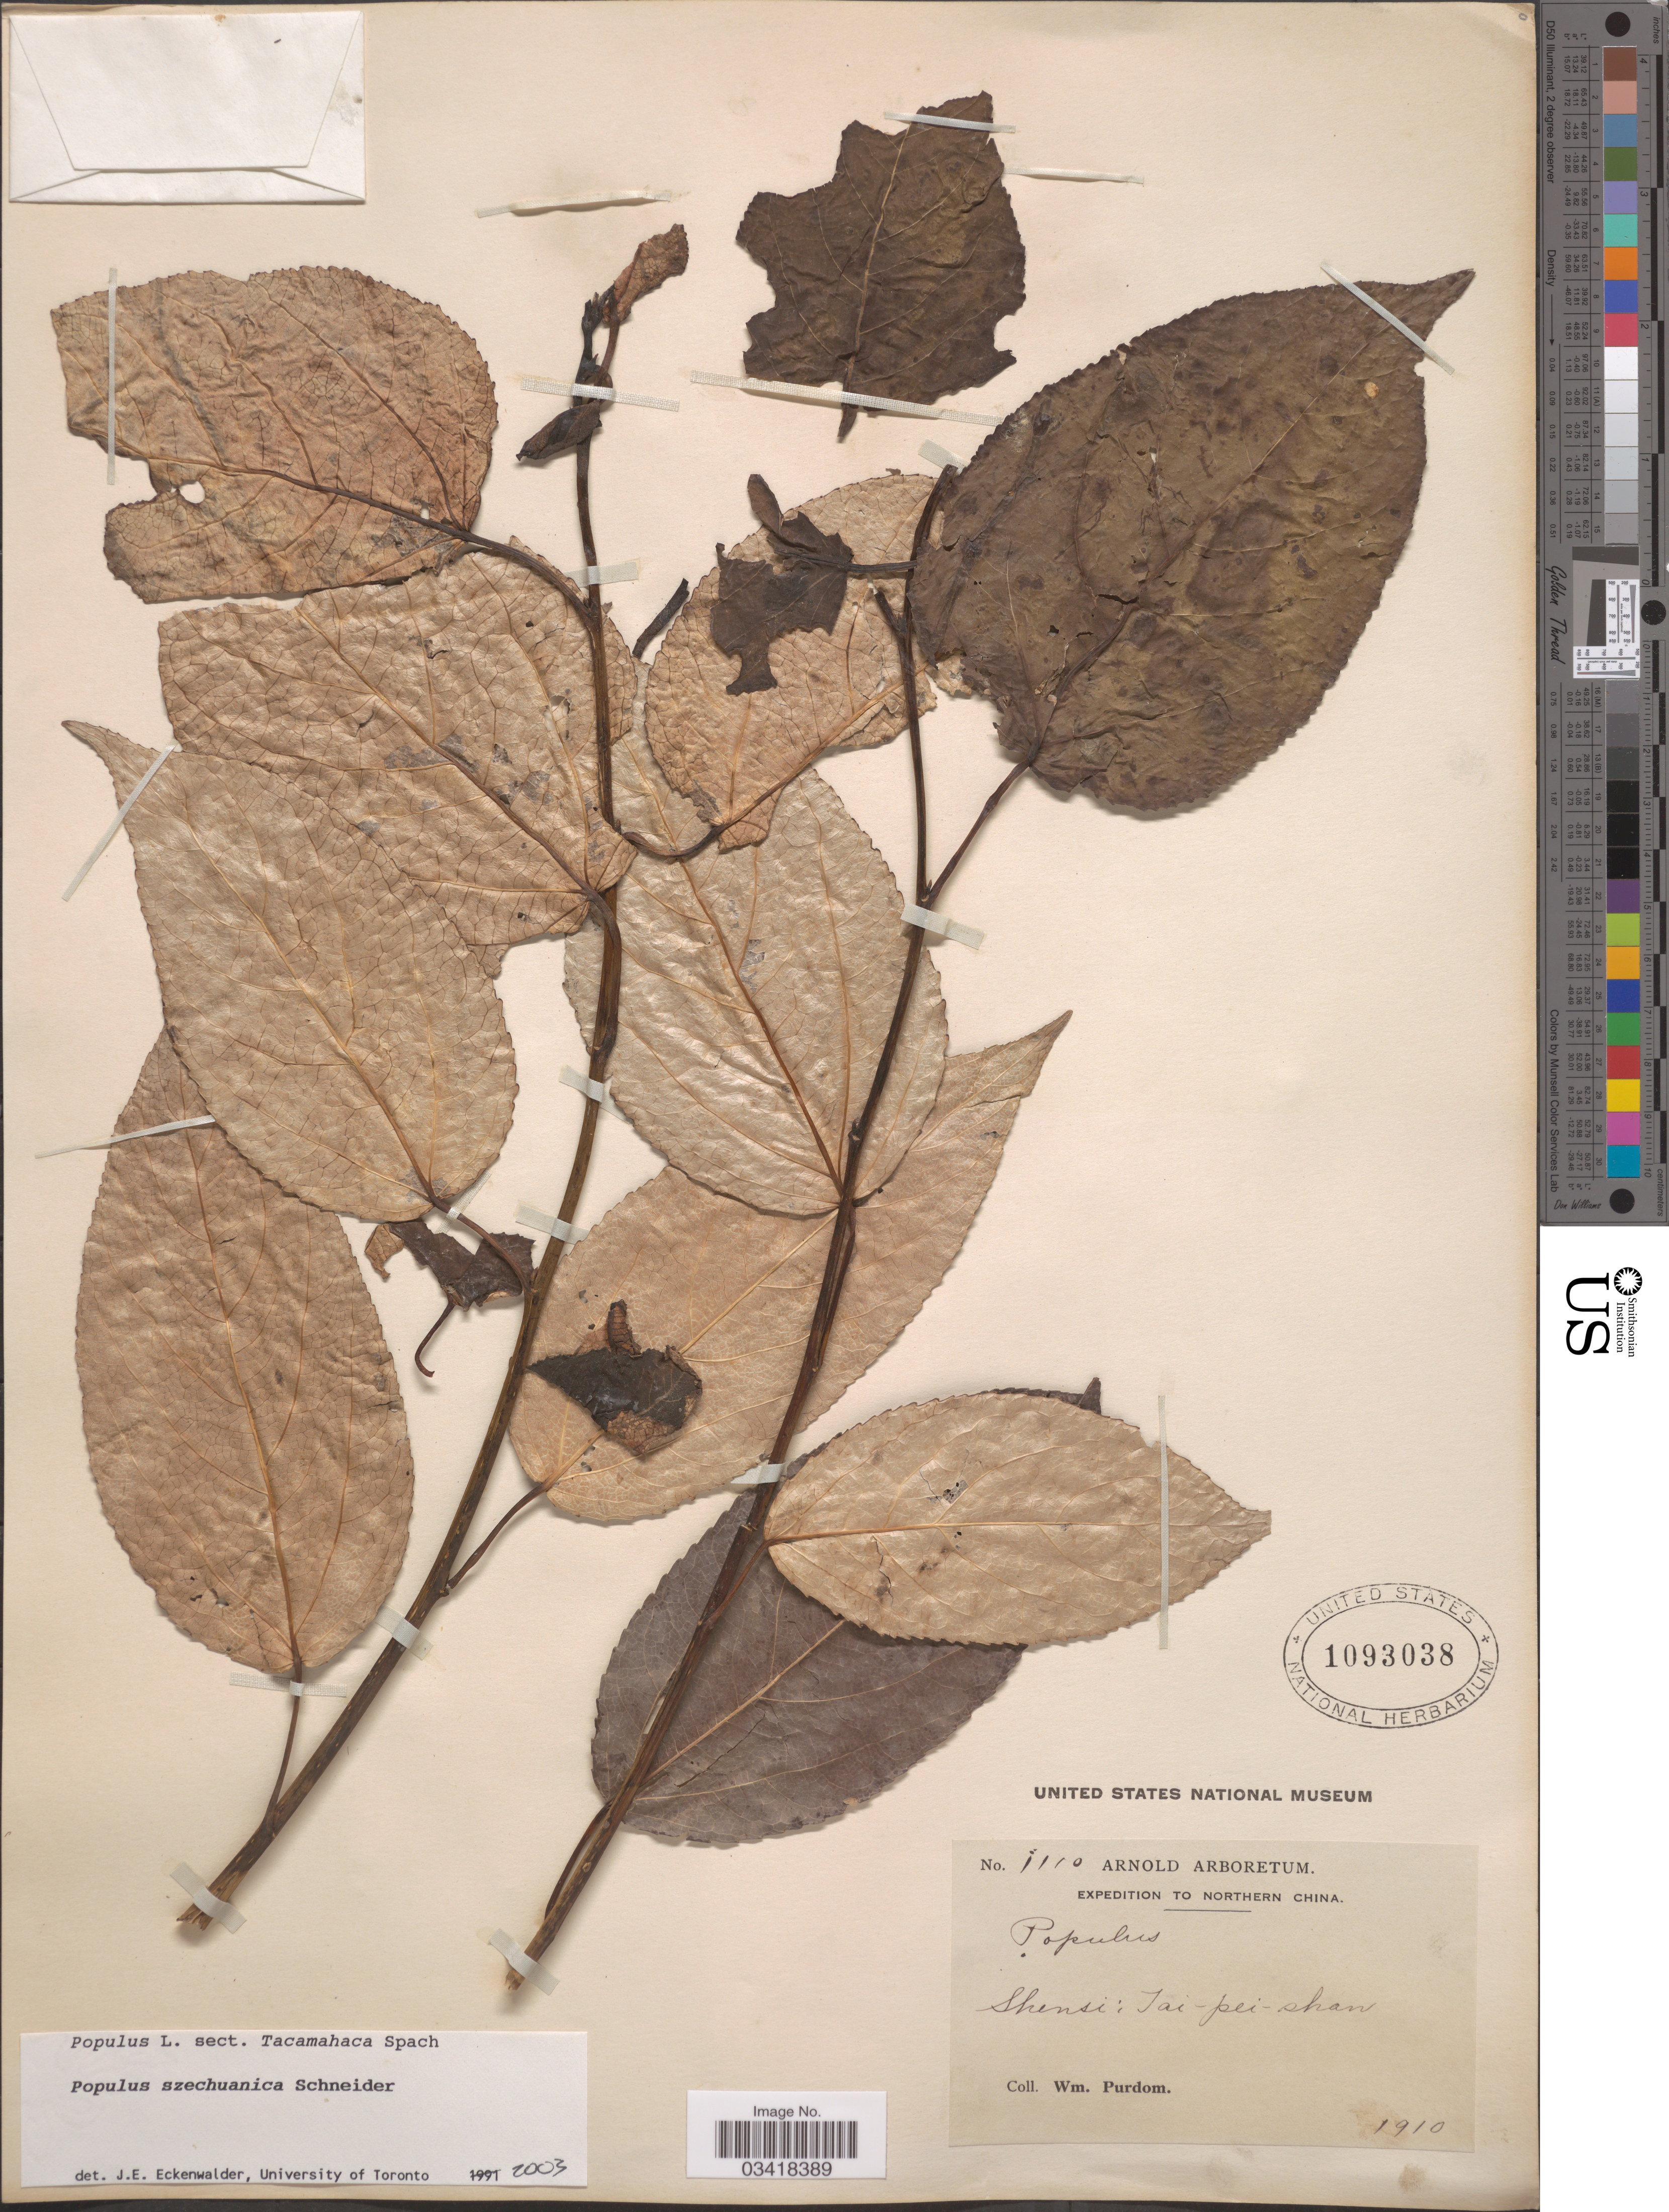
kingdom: Plantae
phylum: Tracheophyta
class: Magnoliopsida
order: Malpighiales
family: Salicaceae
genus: Populus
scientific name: Populus szechuanica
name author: C.K. Schneid.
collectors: W. Purdom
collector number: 1110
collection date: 1910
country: China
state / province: Shaanxi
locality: Northern China. Shensi: Tai-pei-shan.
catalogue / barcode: US 1093038